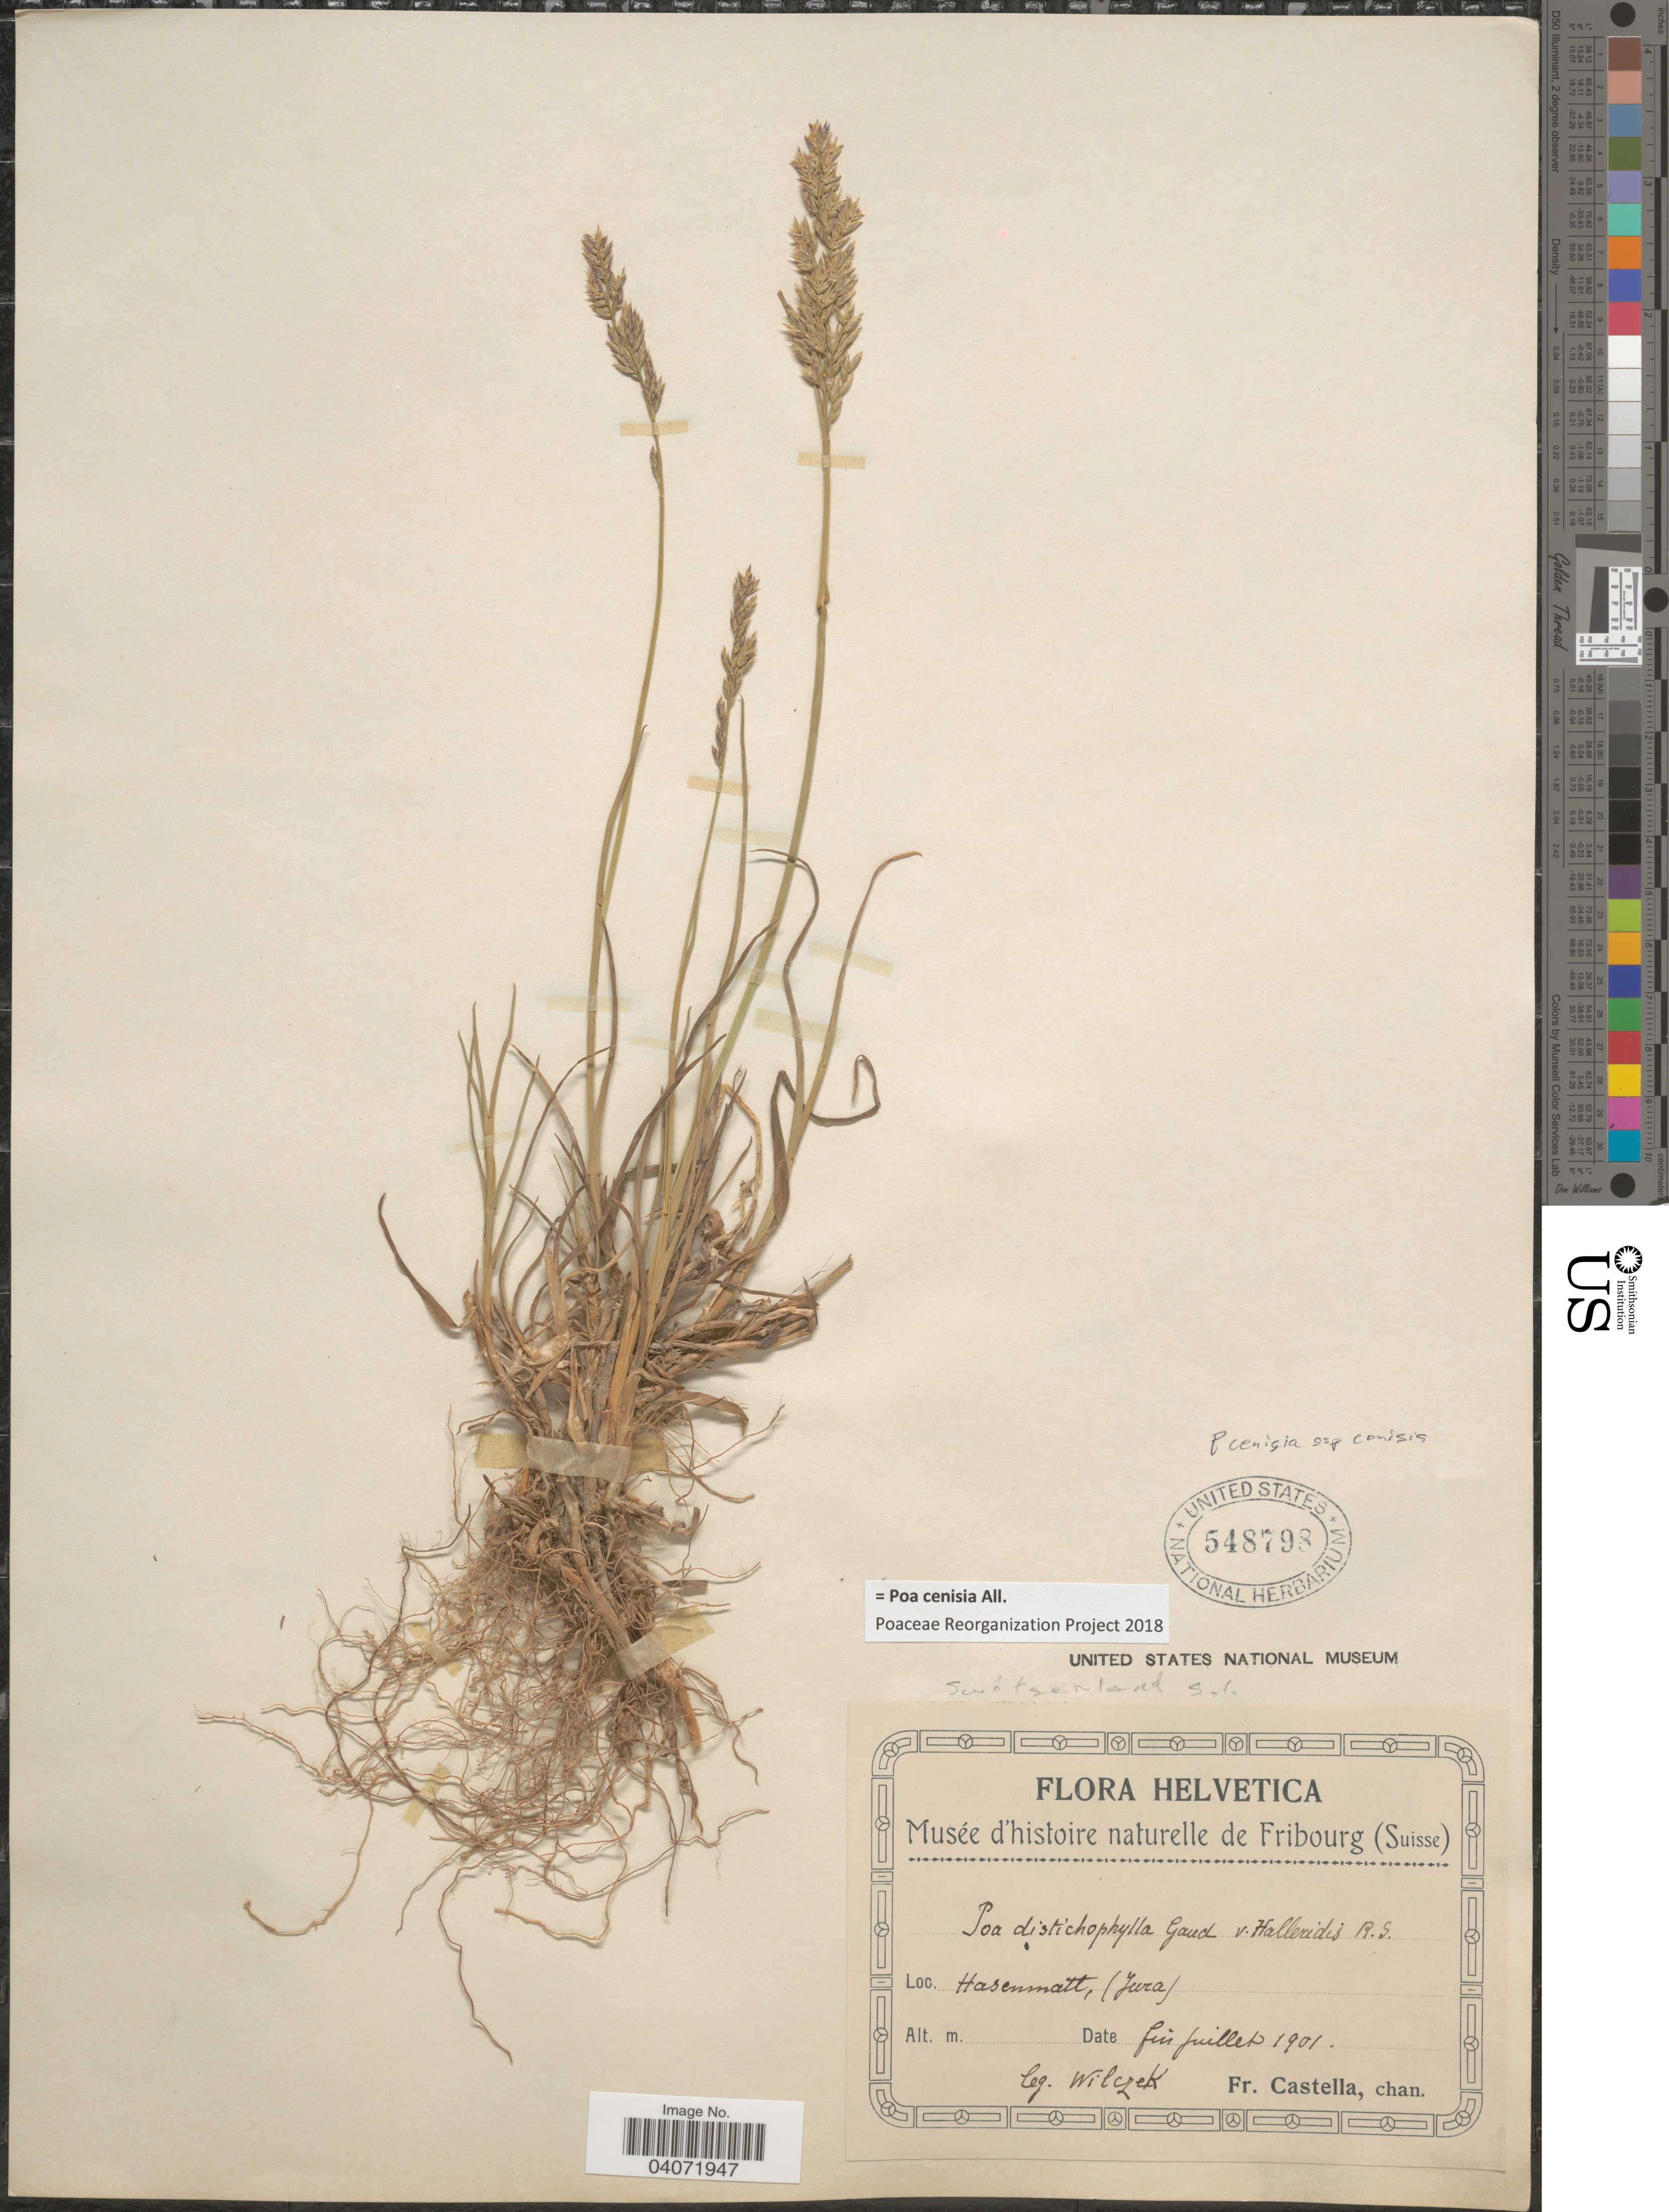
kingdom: Plantae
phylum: Tracheophyta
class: Liliopsida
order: Poales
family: Poaceae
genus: Poa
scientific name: Poa cenisia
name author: All.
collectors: Wilczek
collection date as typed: fin juillet 1901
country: Switzerland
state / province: Jura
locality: Helvetica. Hasenmatt.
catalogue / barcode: US 548798